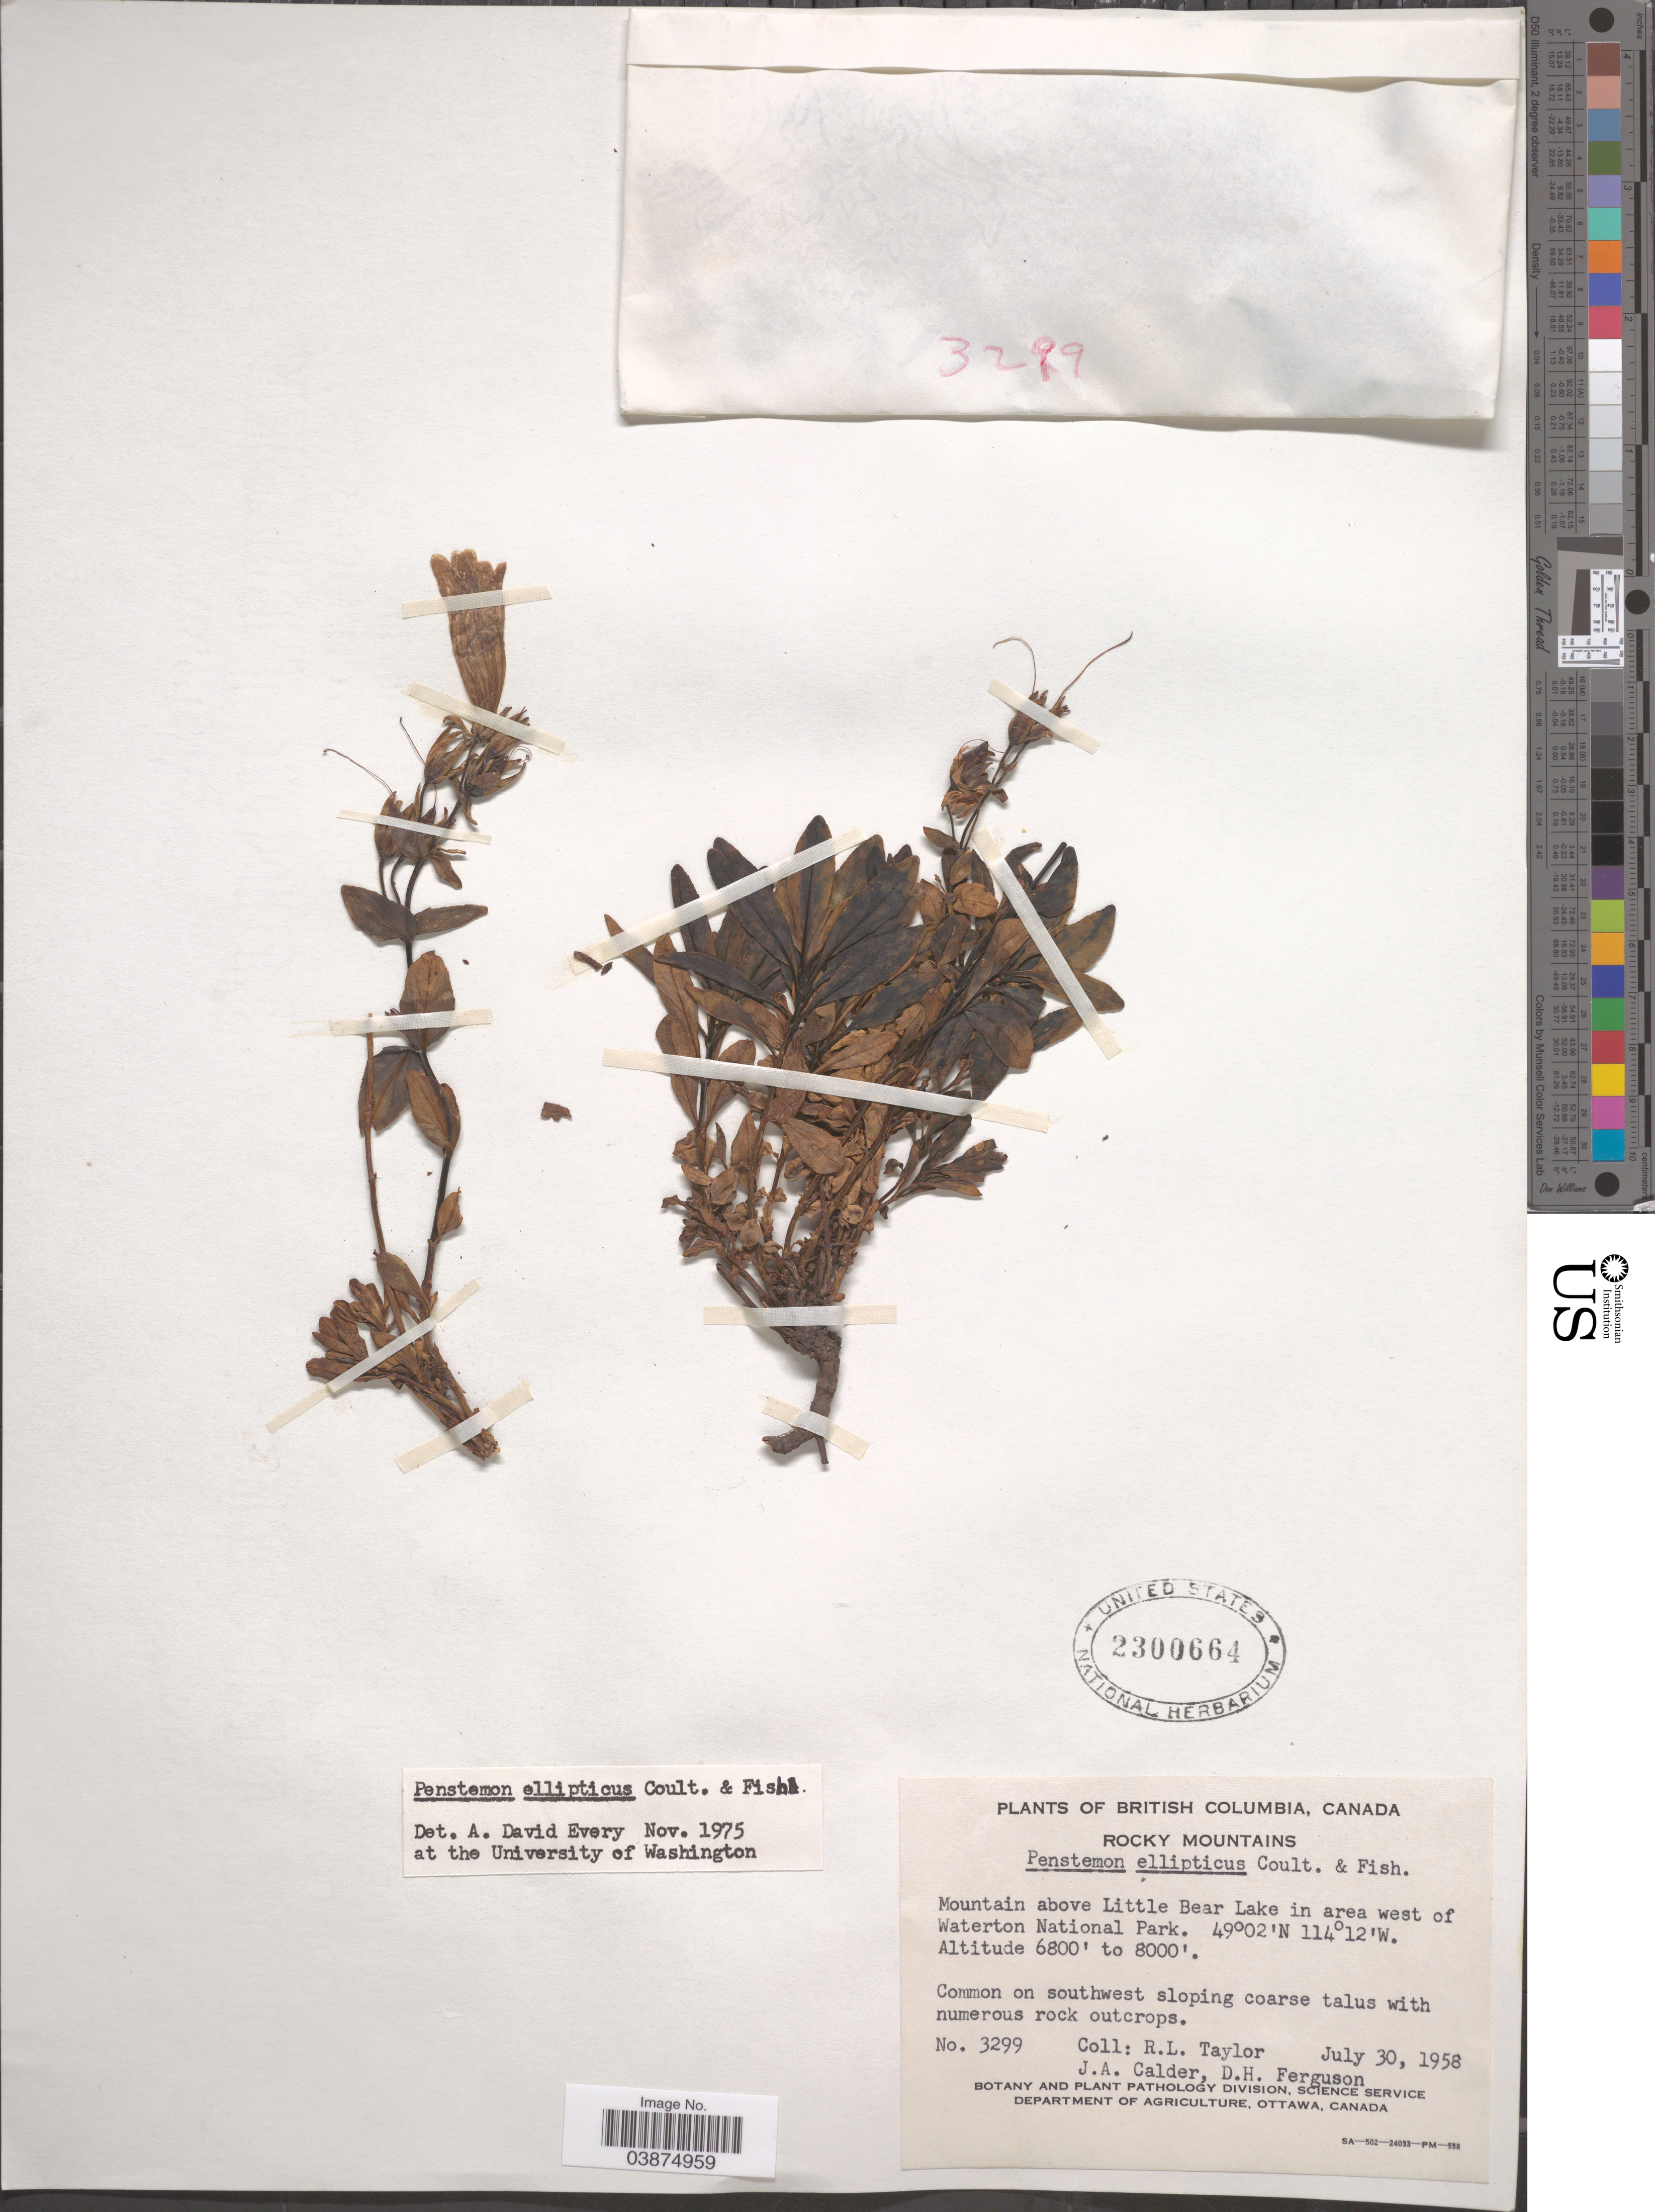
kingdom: Plantae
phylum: Tracheophyta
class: Magnoliopsida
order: Lamiales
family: Plantaginaceae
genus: Penstemon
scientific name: Penstemon ellipticus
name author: Greene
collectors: R. Taylor, J. A. Calder & D. Ferguson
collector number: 3299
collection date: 1958-07-30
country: Canada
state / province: British Columbia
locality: Rocky Mountains. Mountain above Little Bear Lake in area west of Waterton National Park. Southwest sloping coarse talus.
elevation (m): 2073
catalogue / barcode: US 2300664